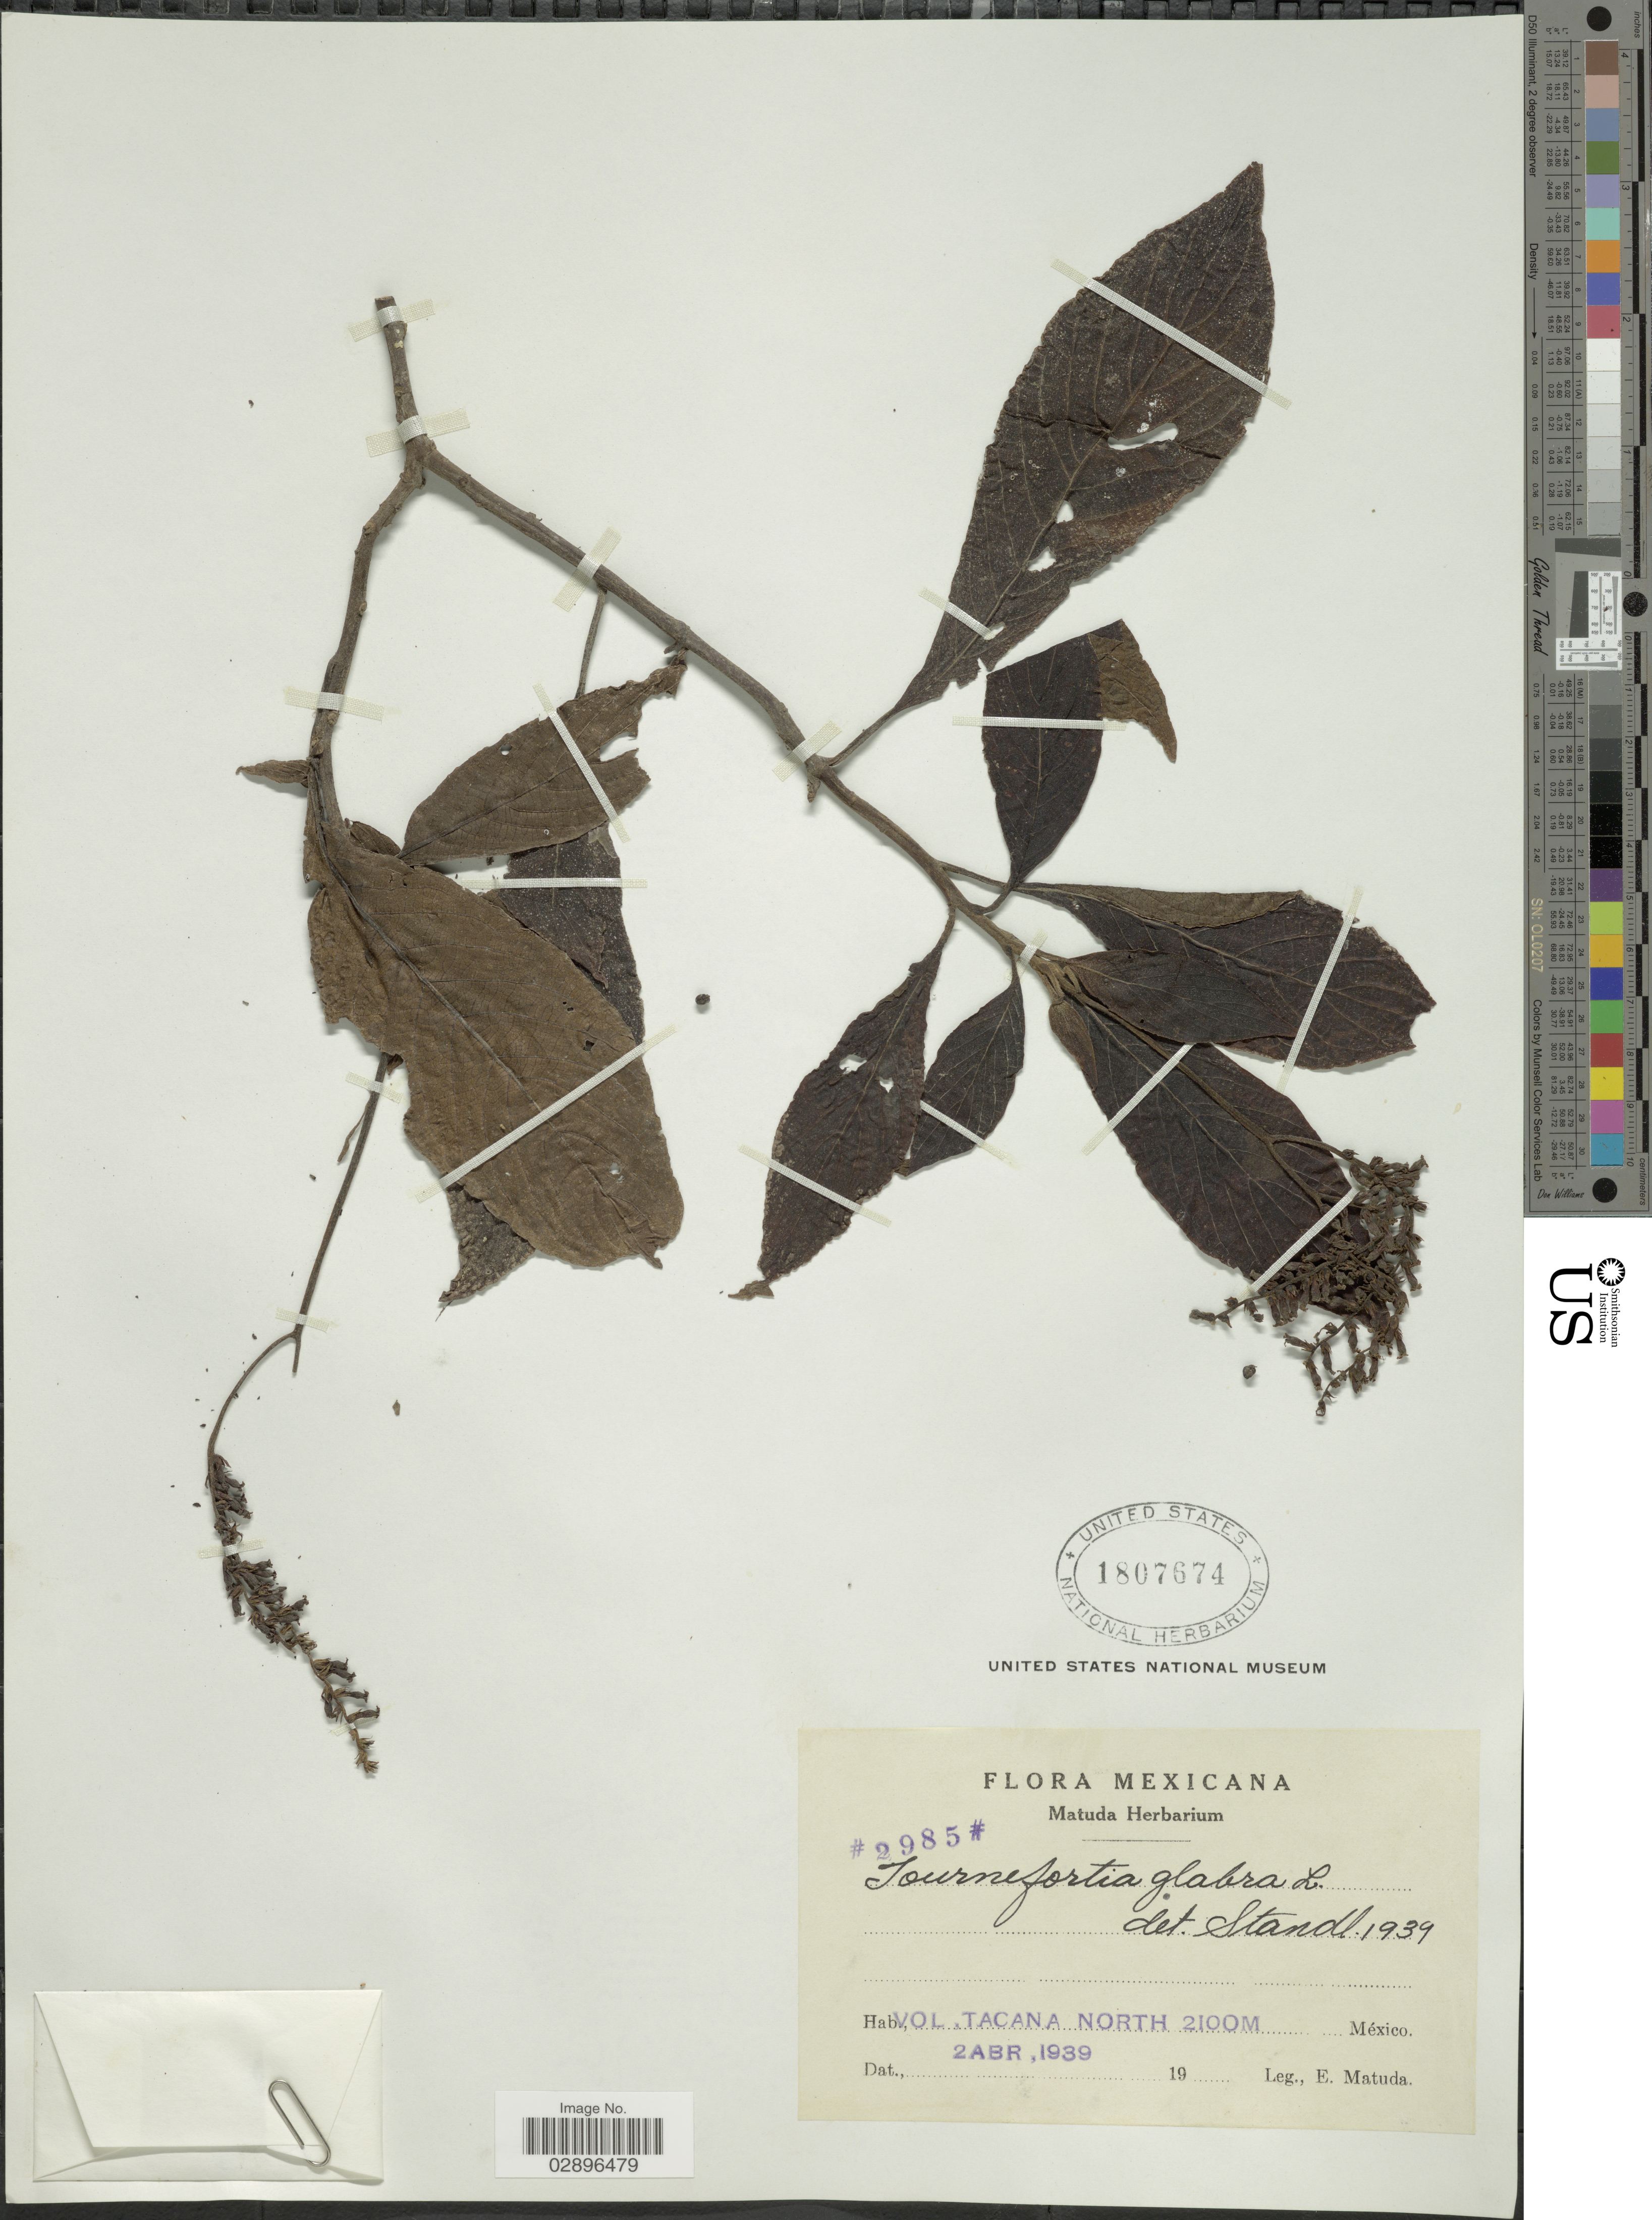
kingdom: Plantae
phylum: Tracheophyta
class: Magnoliopsida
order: Boraginales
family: Heliotropiaceae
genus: Tournefortia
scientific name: Tournefortia glabra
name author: L.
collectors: E. Matuda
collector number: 2985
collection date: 1939-04-02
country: Mexico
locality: Vol. Tacana North.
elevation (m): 2100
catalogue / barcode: US 1807674